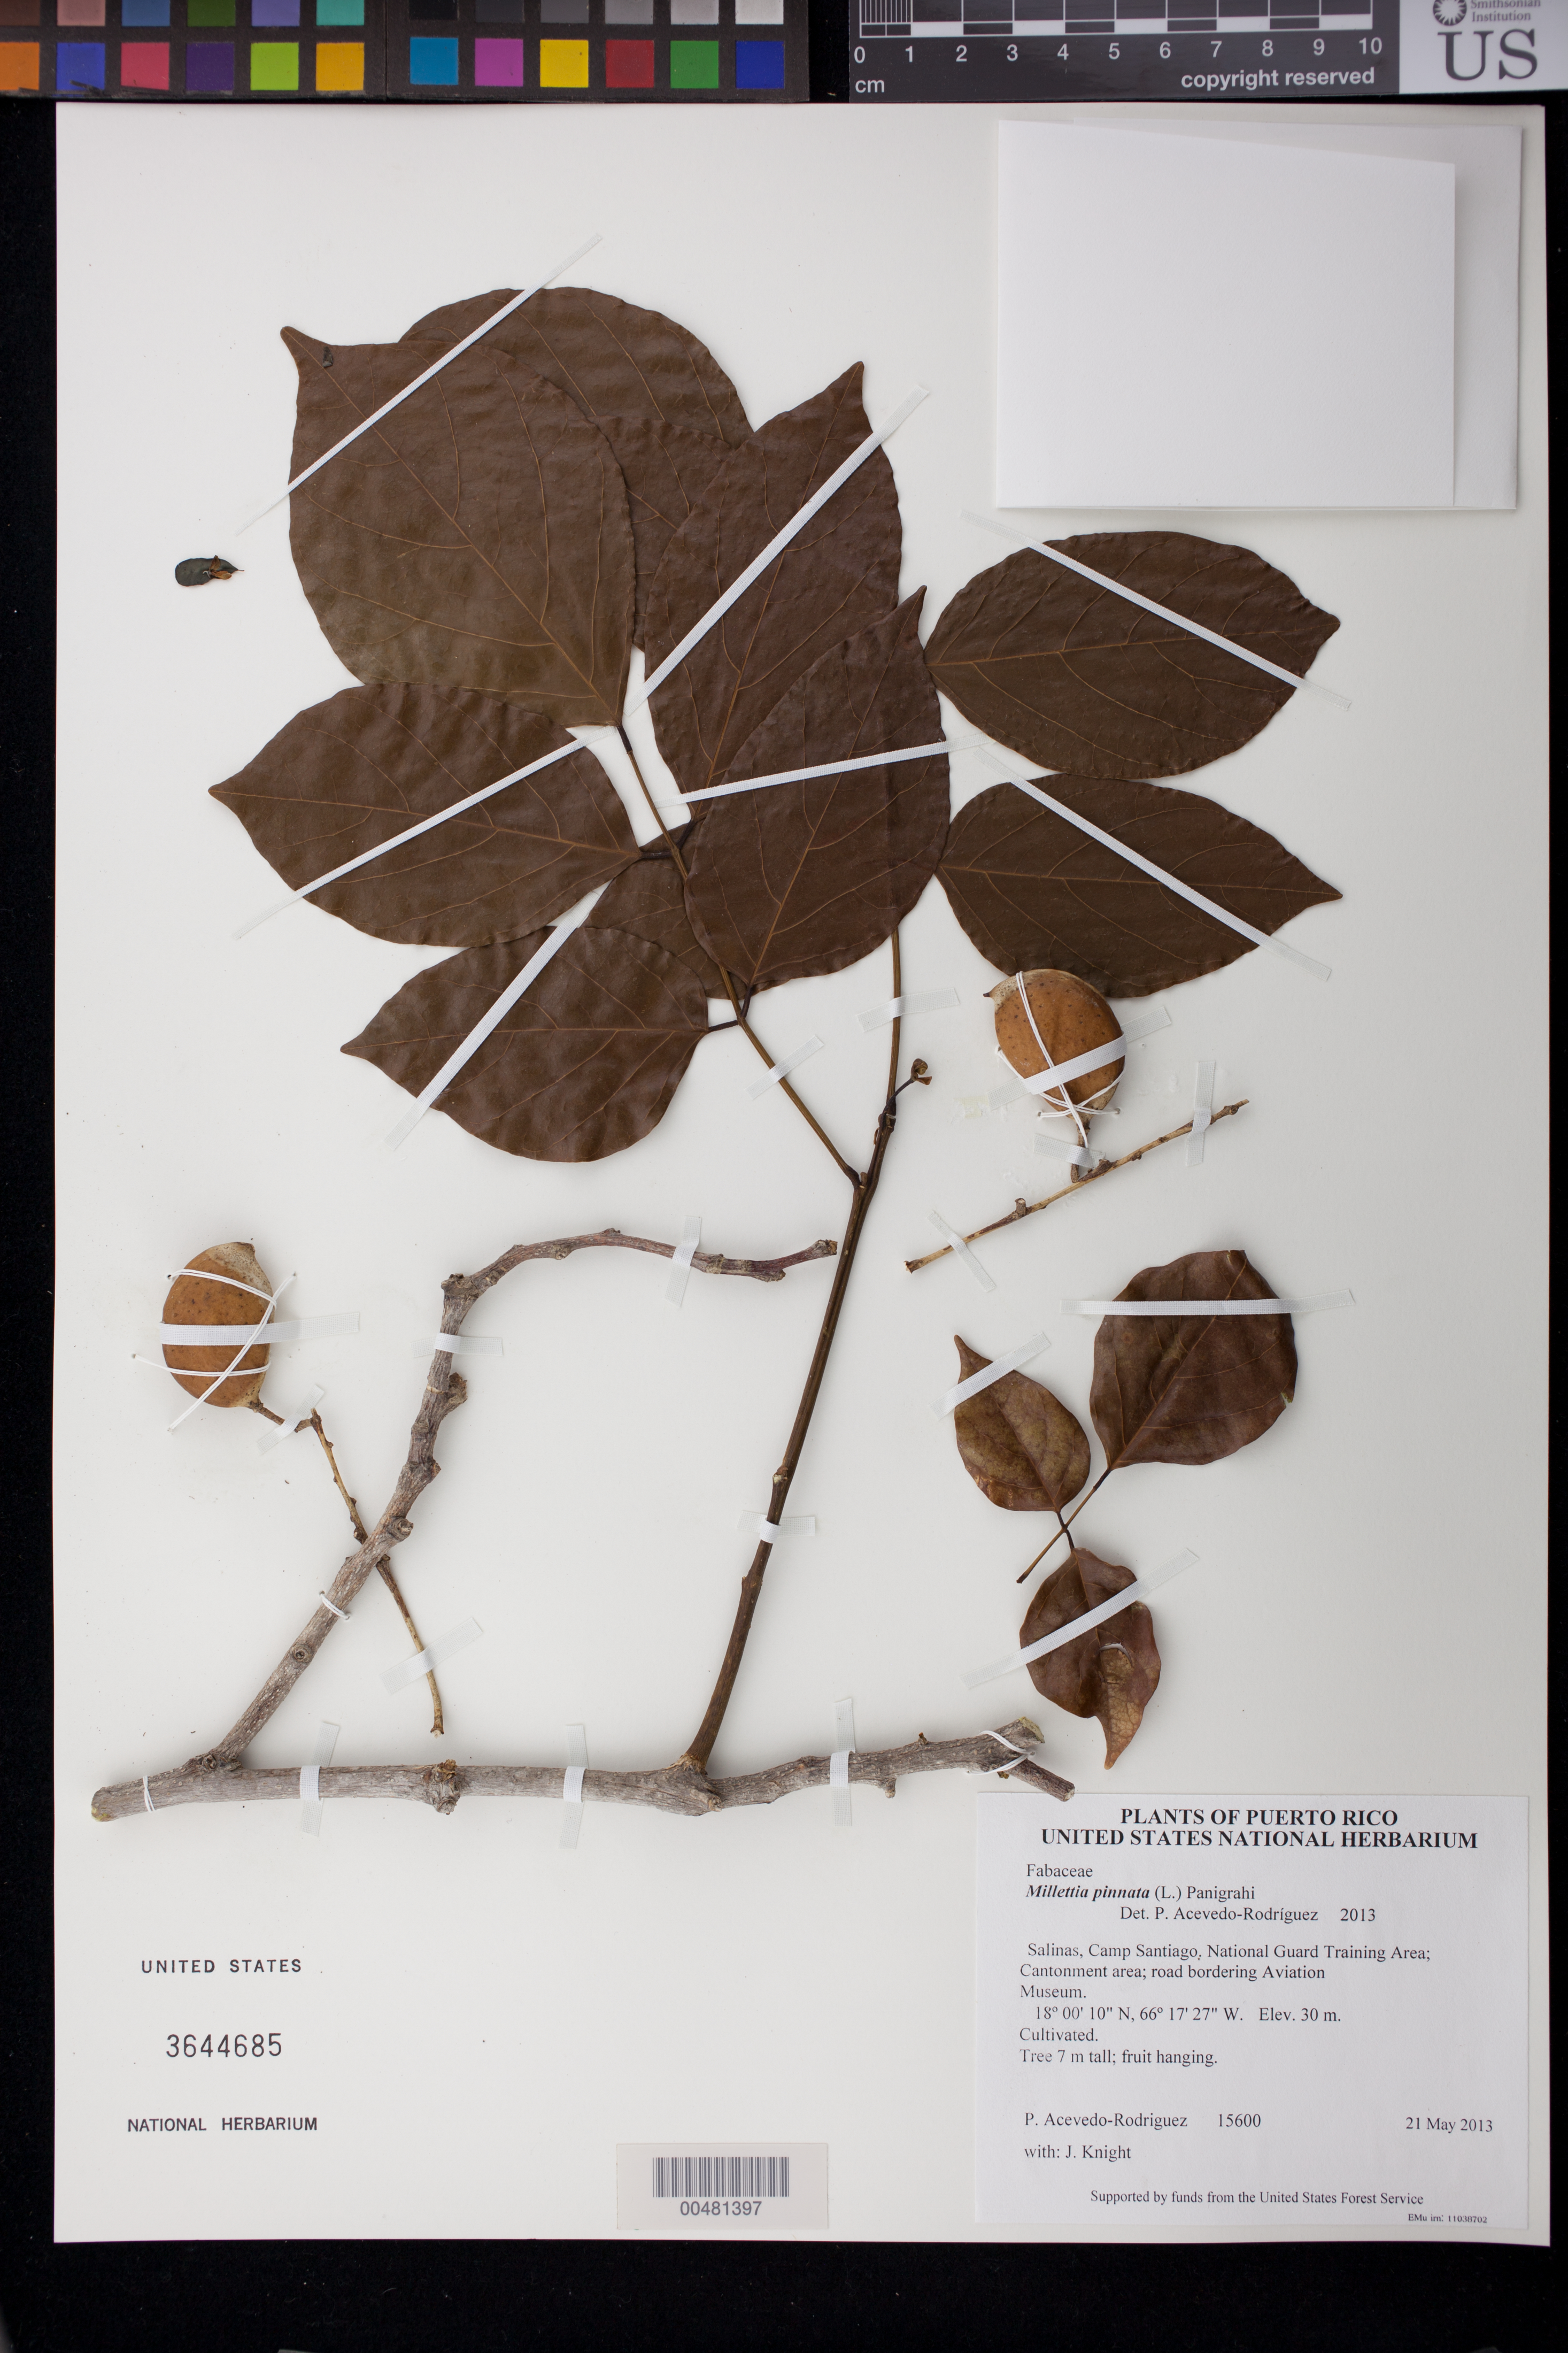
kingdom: Plantae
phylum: Tracheophyta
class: Magnoliopsida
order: Fabales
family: Fabaceae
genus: Millettia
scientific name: Millettia pinnata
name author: (L.) Panigrahi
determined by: Acevedo-Rodríguez, P., (BOT), Smithsonian Institution - National Museum of Natural History (UNITED STATES)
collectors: P. Acevedo-Rodr. & J. Knight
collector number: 15600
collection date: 2013-05-21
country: Puerto Rico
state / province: Salinas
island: Puerto Rico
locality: Camp Santiago. National Guard Training Area; Cantonment area; road bordering Aviation Museum.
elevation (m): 30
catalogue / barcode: US 3644685